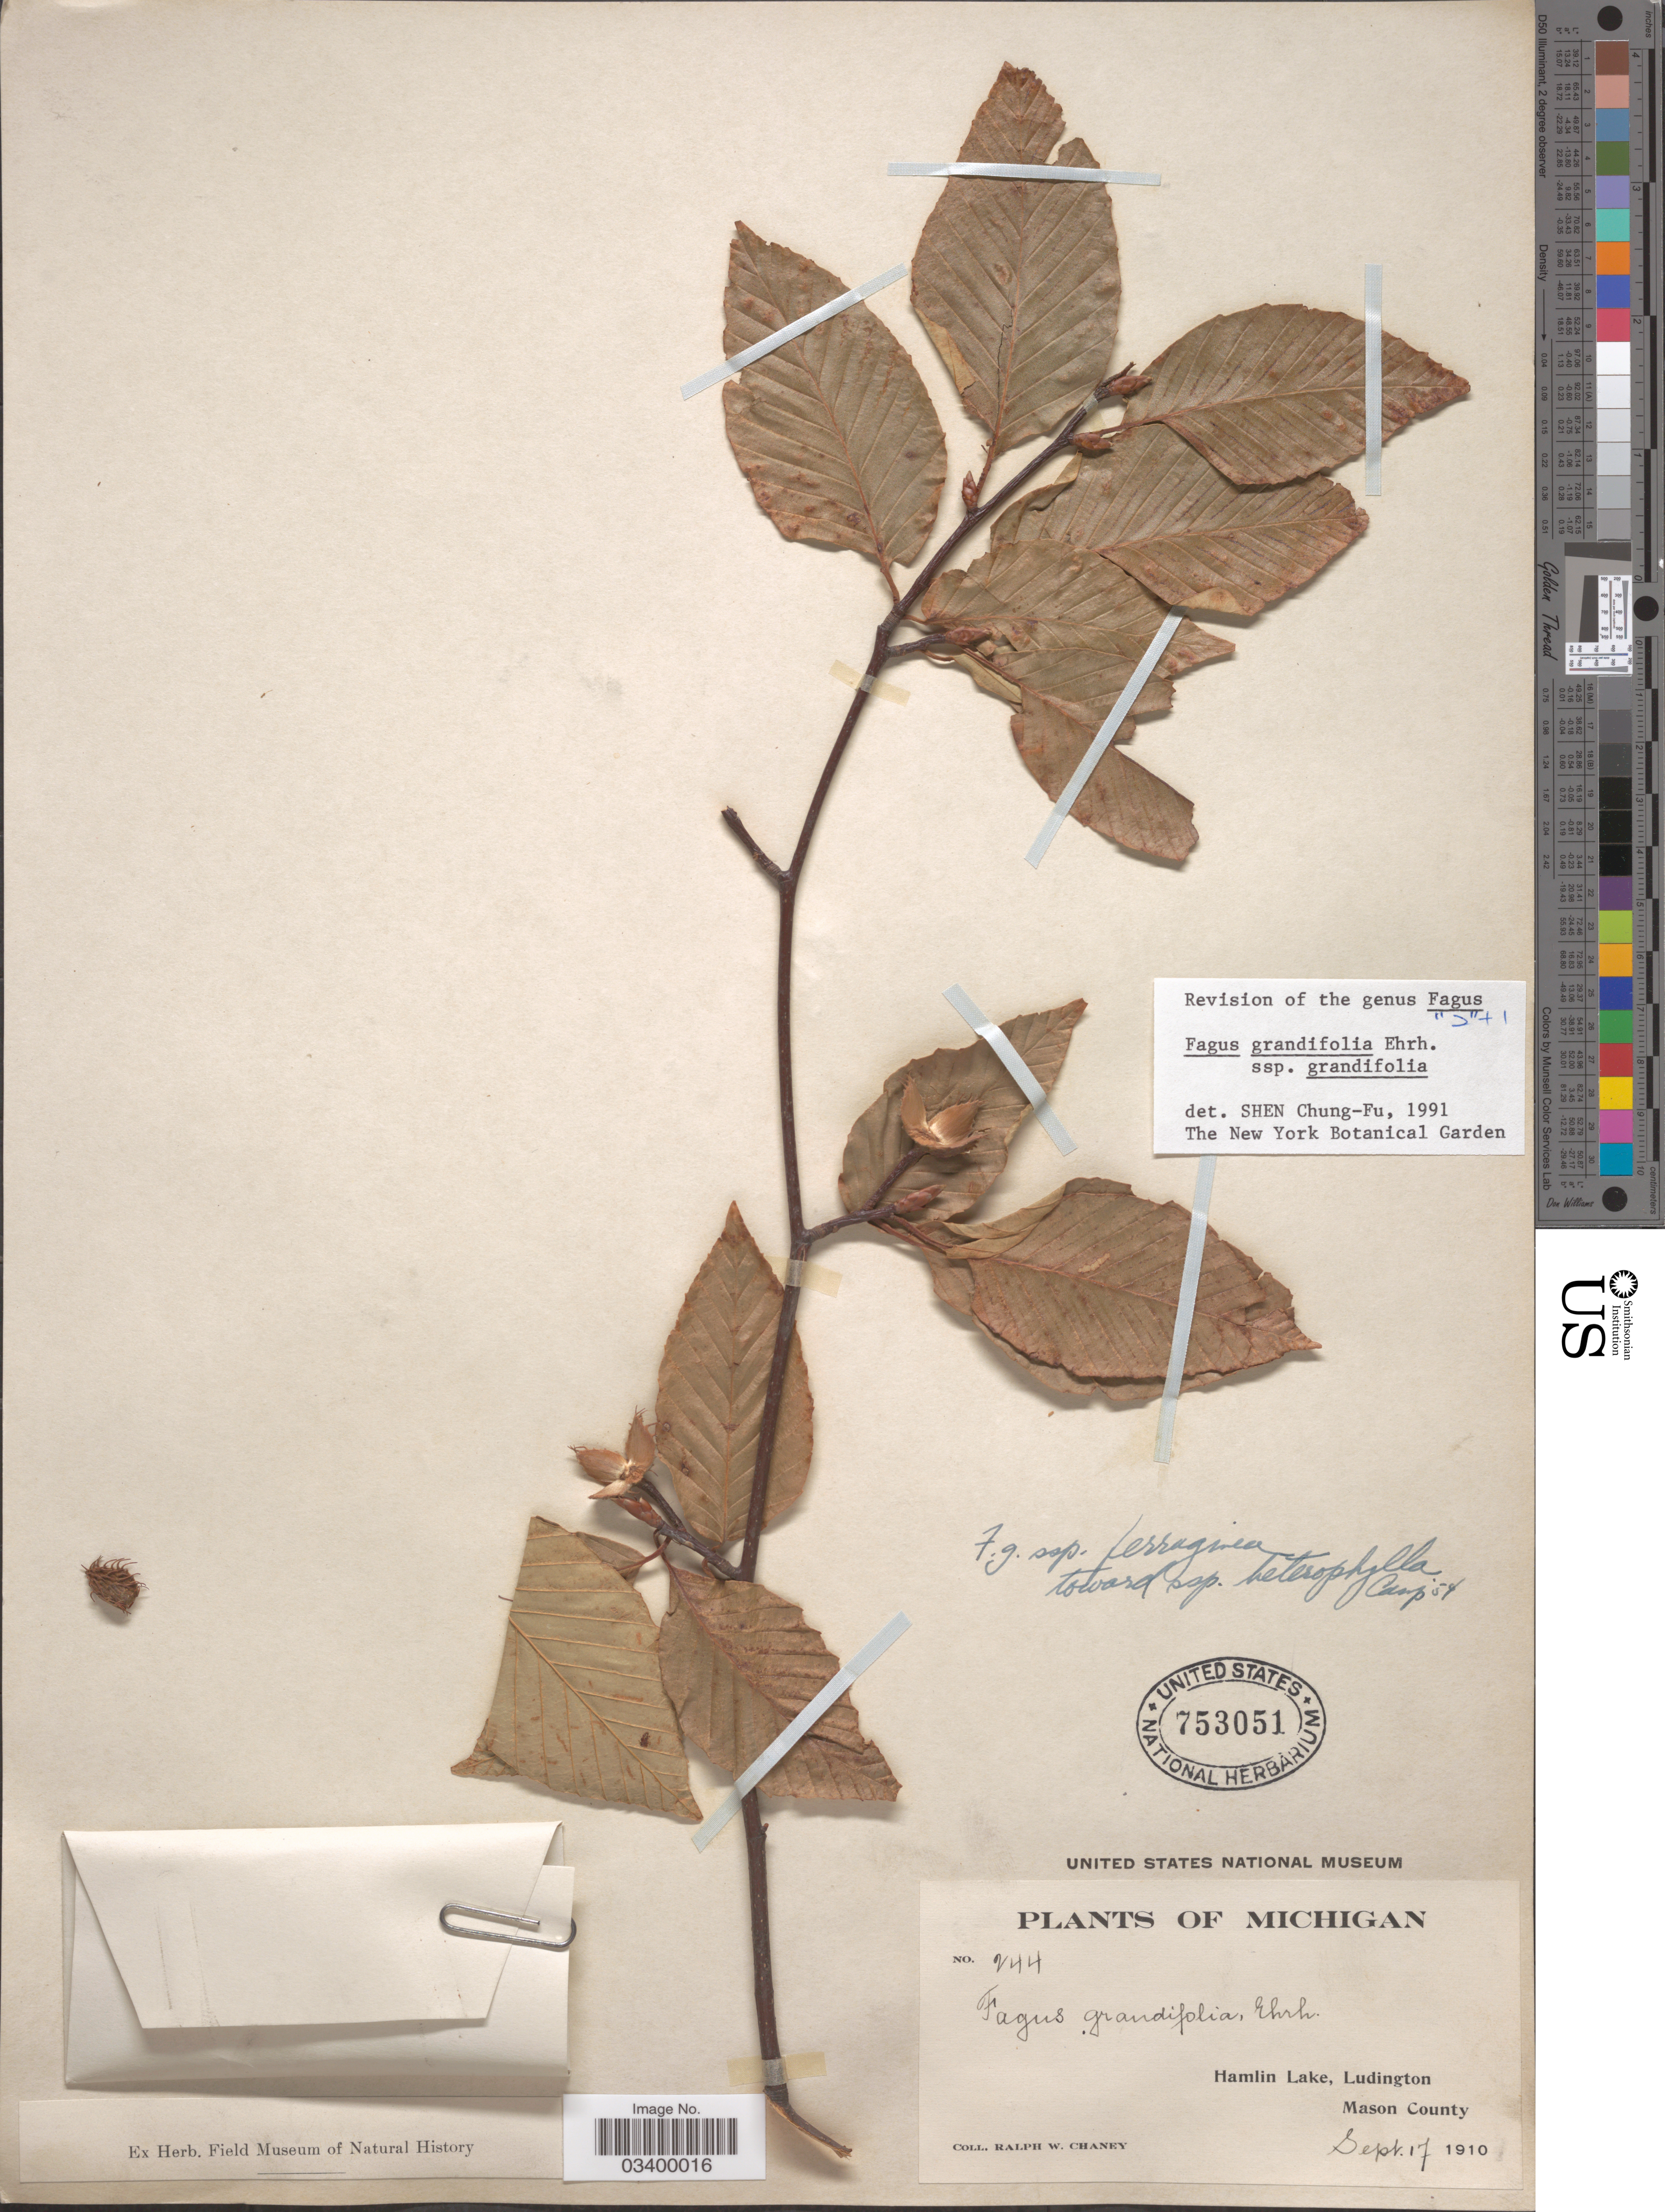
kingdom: Plantae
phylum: Tracheophyta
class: Magnoliopsida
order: Fagales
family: Fagaceae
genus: Fagus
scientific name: Fagus grandifolia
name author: Ehrh.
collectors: R. Chaney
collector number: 244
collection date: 1910-09-17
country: United States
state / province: Michigan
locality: Hamlin Lake, Ludington. Mason County.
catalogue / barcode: US 753051